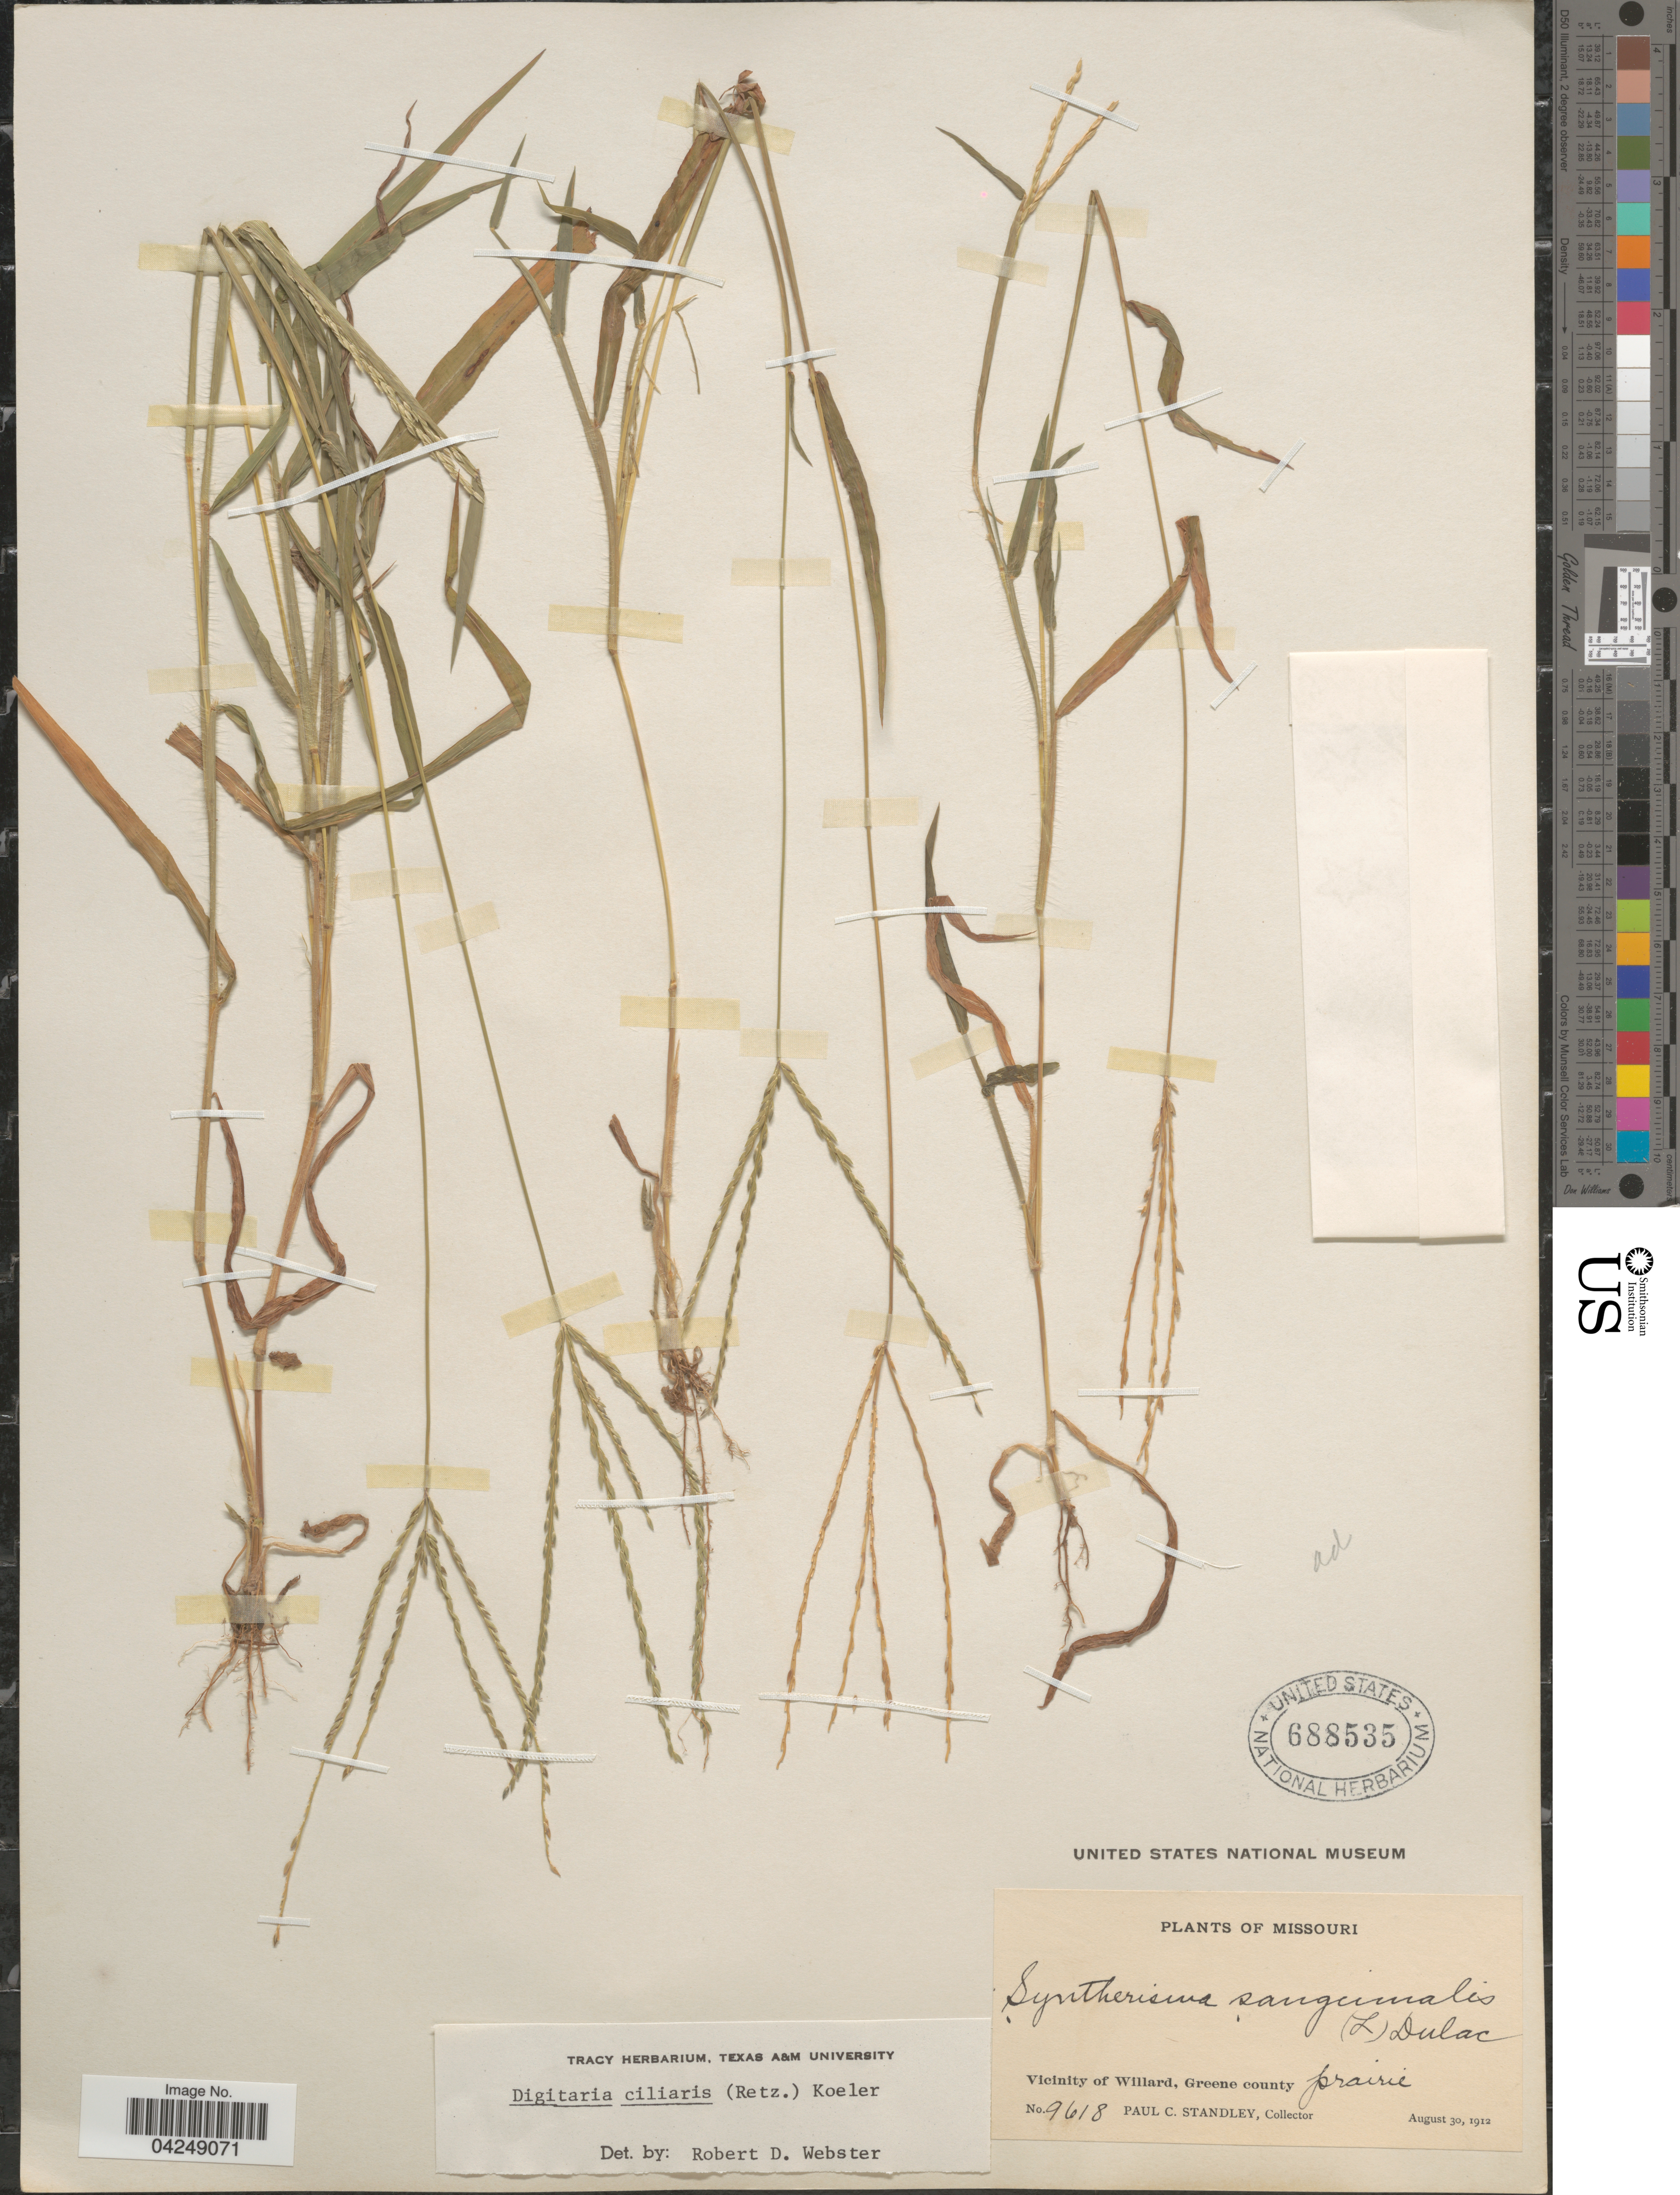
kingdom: Plantae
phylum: Tracheophyta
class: Liliopsida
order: Poales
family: Poaceae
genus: Digitaria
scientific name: Digitaria ciliaris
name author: (Retz.) Koeler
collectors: P. C. Standley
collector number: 9618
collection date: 1912-08-30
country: United States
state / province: Missouri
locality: Vicinity of Willard, Greene county prairie.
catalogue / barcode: US 688535